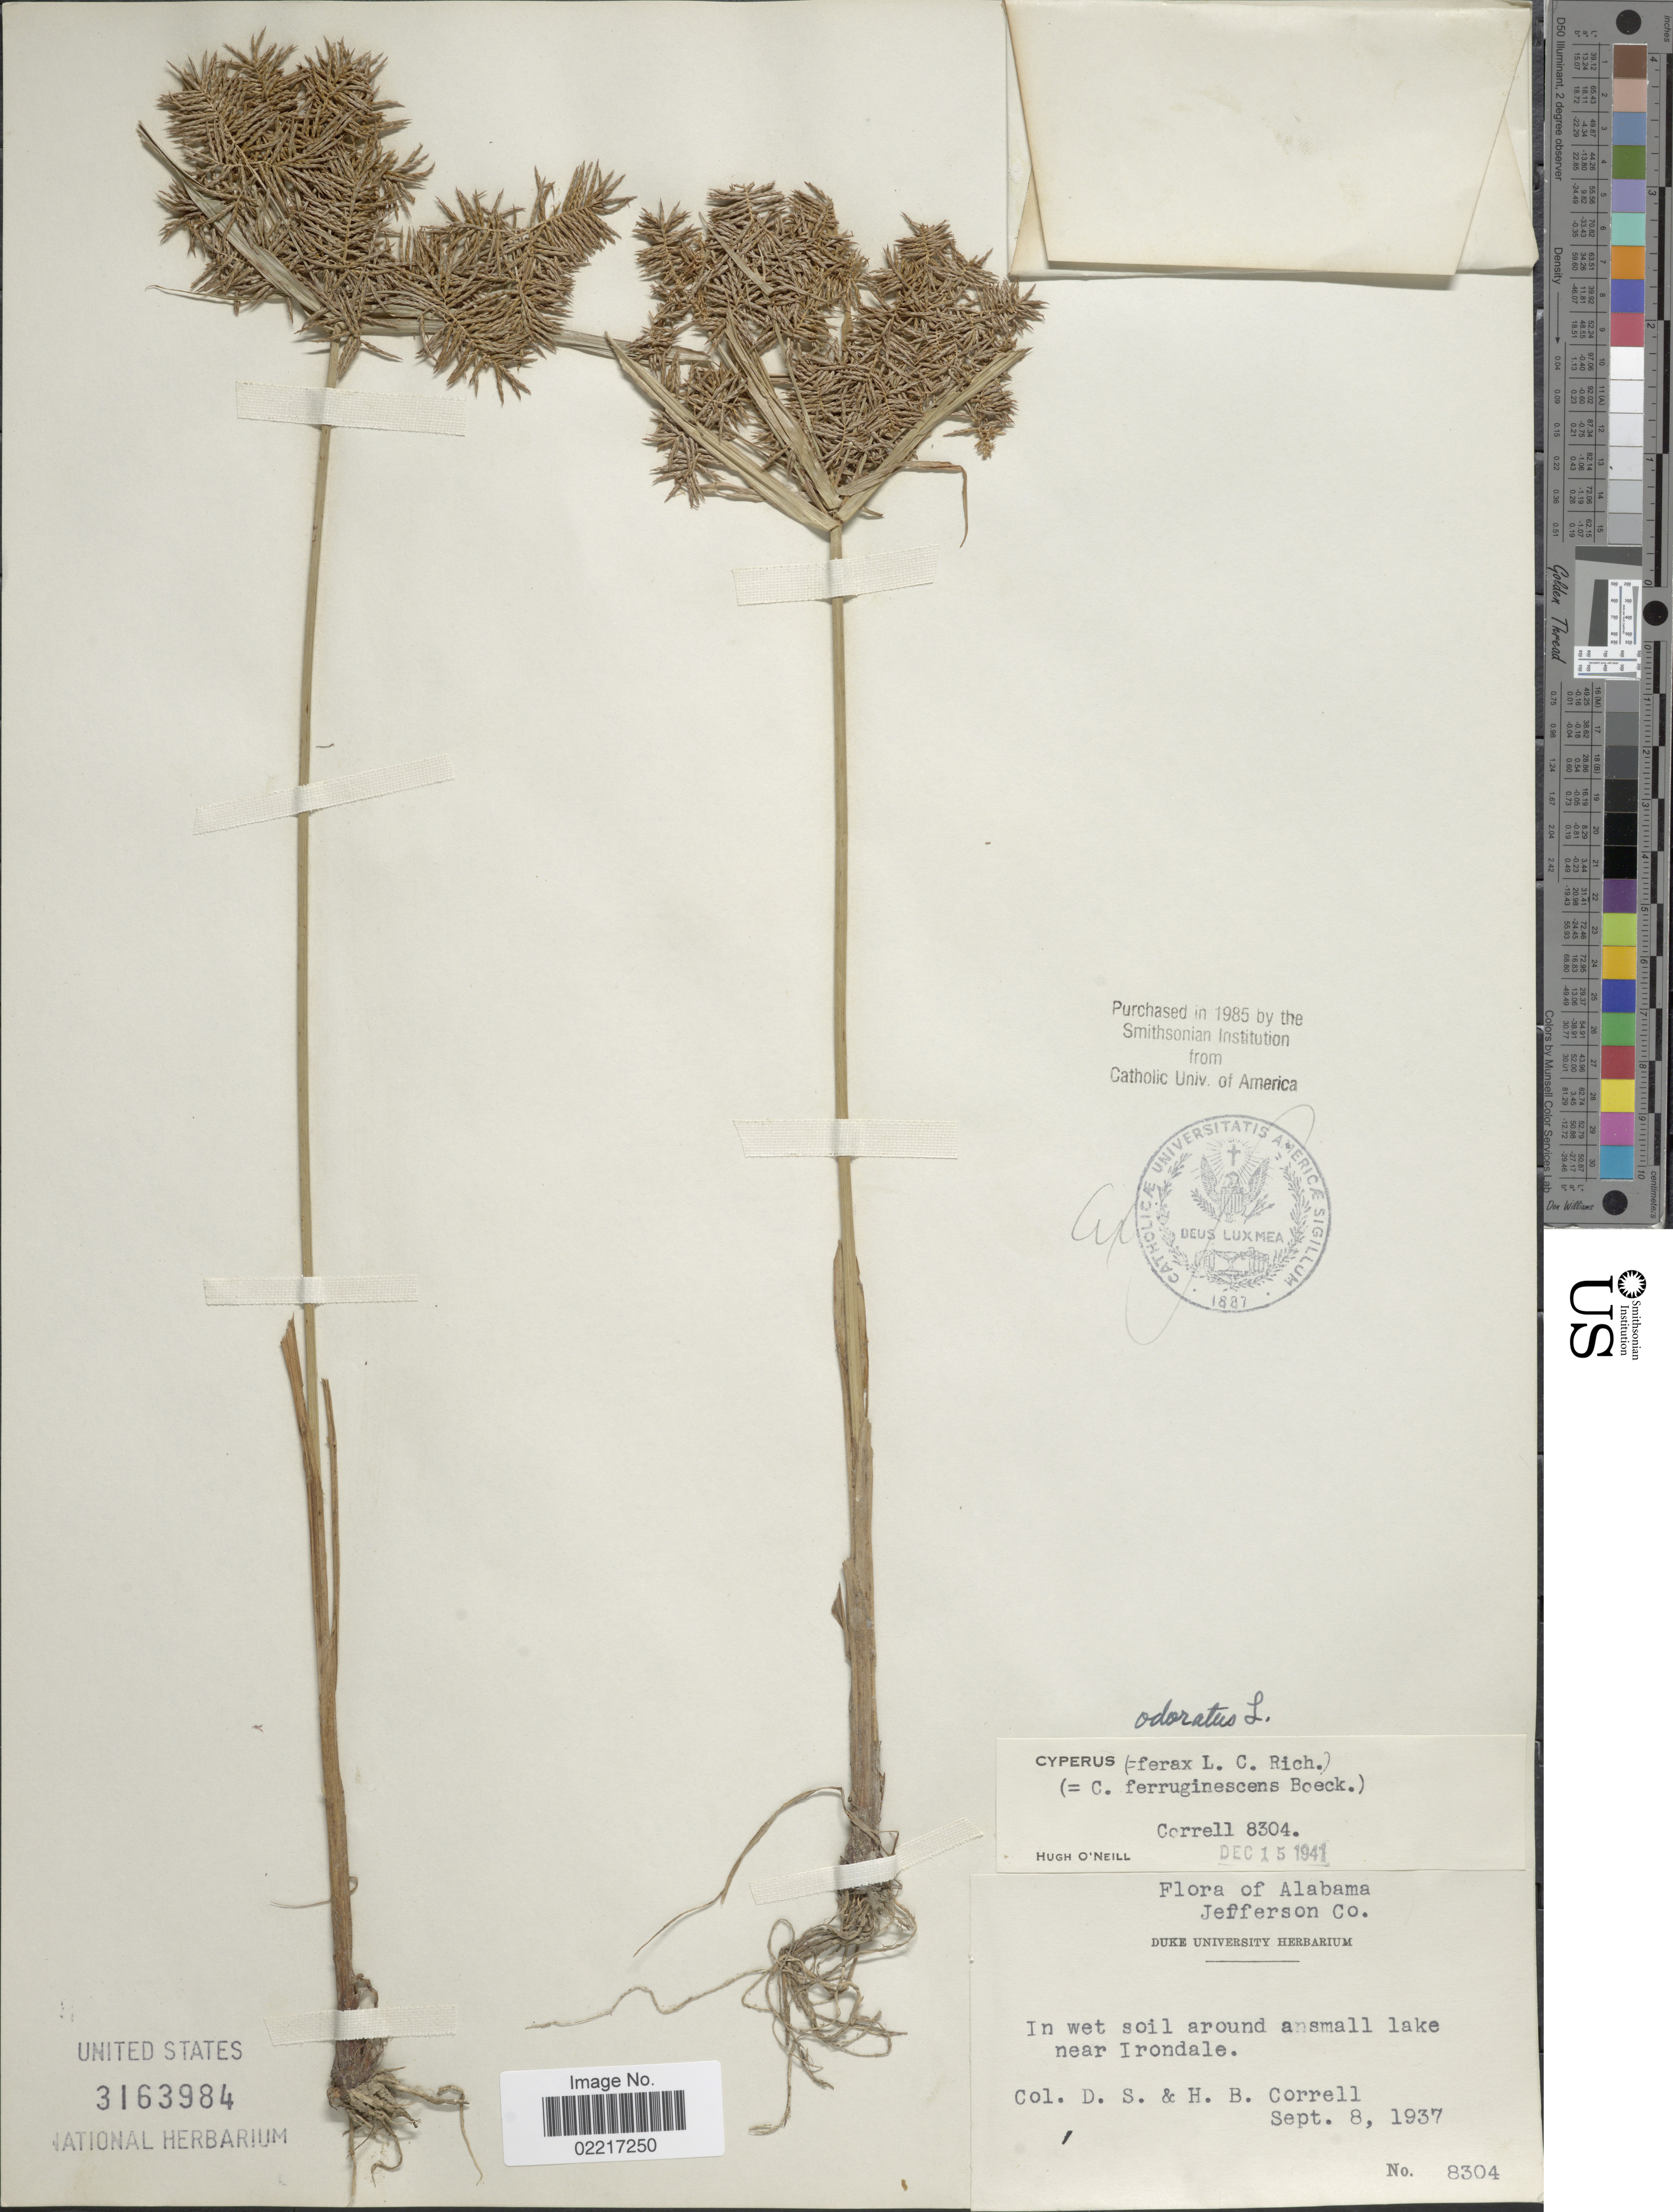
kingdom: Plantae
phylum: Tracheophyta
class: Liliopsida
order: Poales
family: Cyperaceae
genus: Cyperus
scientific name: Cyperus odoratus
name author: L.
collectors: D. S. Correll & H. Correll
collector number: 8304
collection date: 1937-09-08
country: United States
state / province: Alabama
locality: Jefferson Co., near Irondale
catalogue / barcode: US 3163984